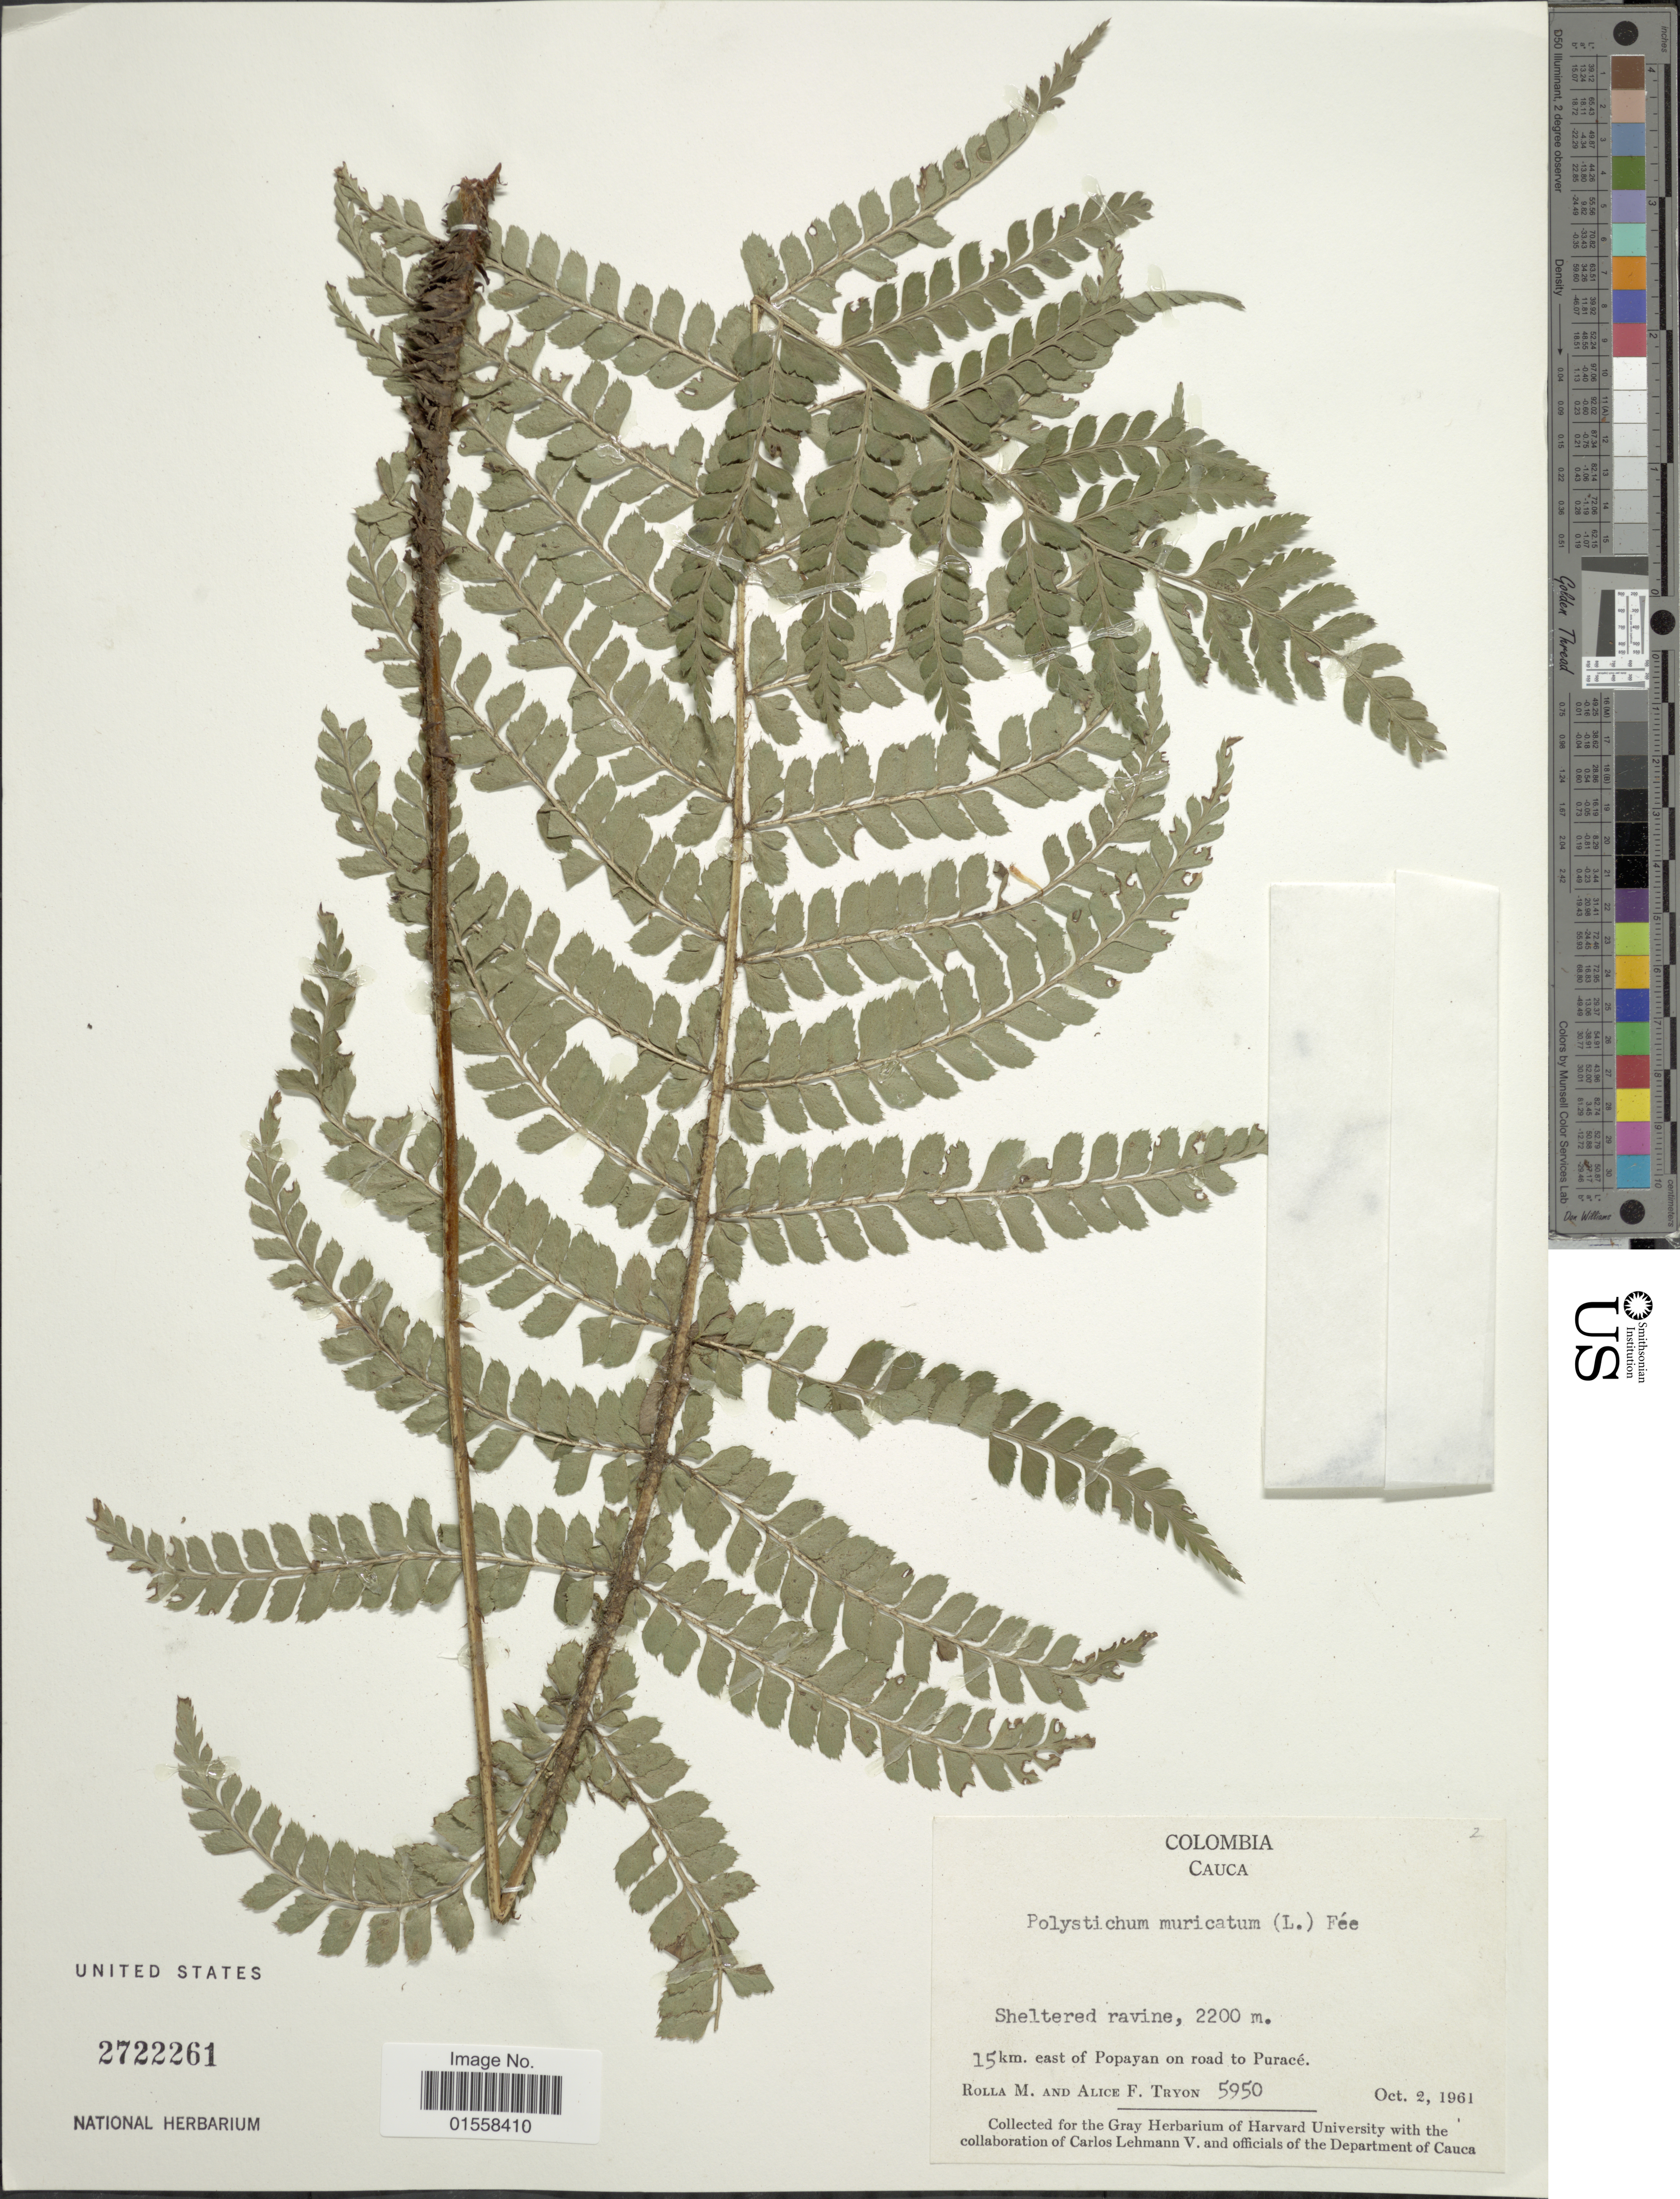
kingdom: Plantae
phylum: Tracheophyta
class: Polypodiopsida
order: Polypodiales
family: Dryopteridaceae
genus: Polystichum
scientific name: Polystichum muricatum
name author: (L.) Fée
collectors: R. M. Tryon & A. F. Tryon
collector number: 5950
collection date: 1961-10-02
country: Colombia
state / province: Cauca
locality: Colombia, Cauca, 15 km. east of Popayan on road to Purace.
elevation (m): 2200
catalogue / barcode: US 2722261